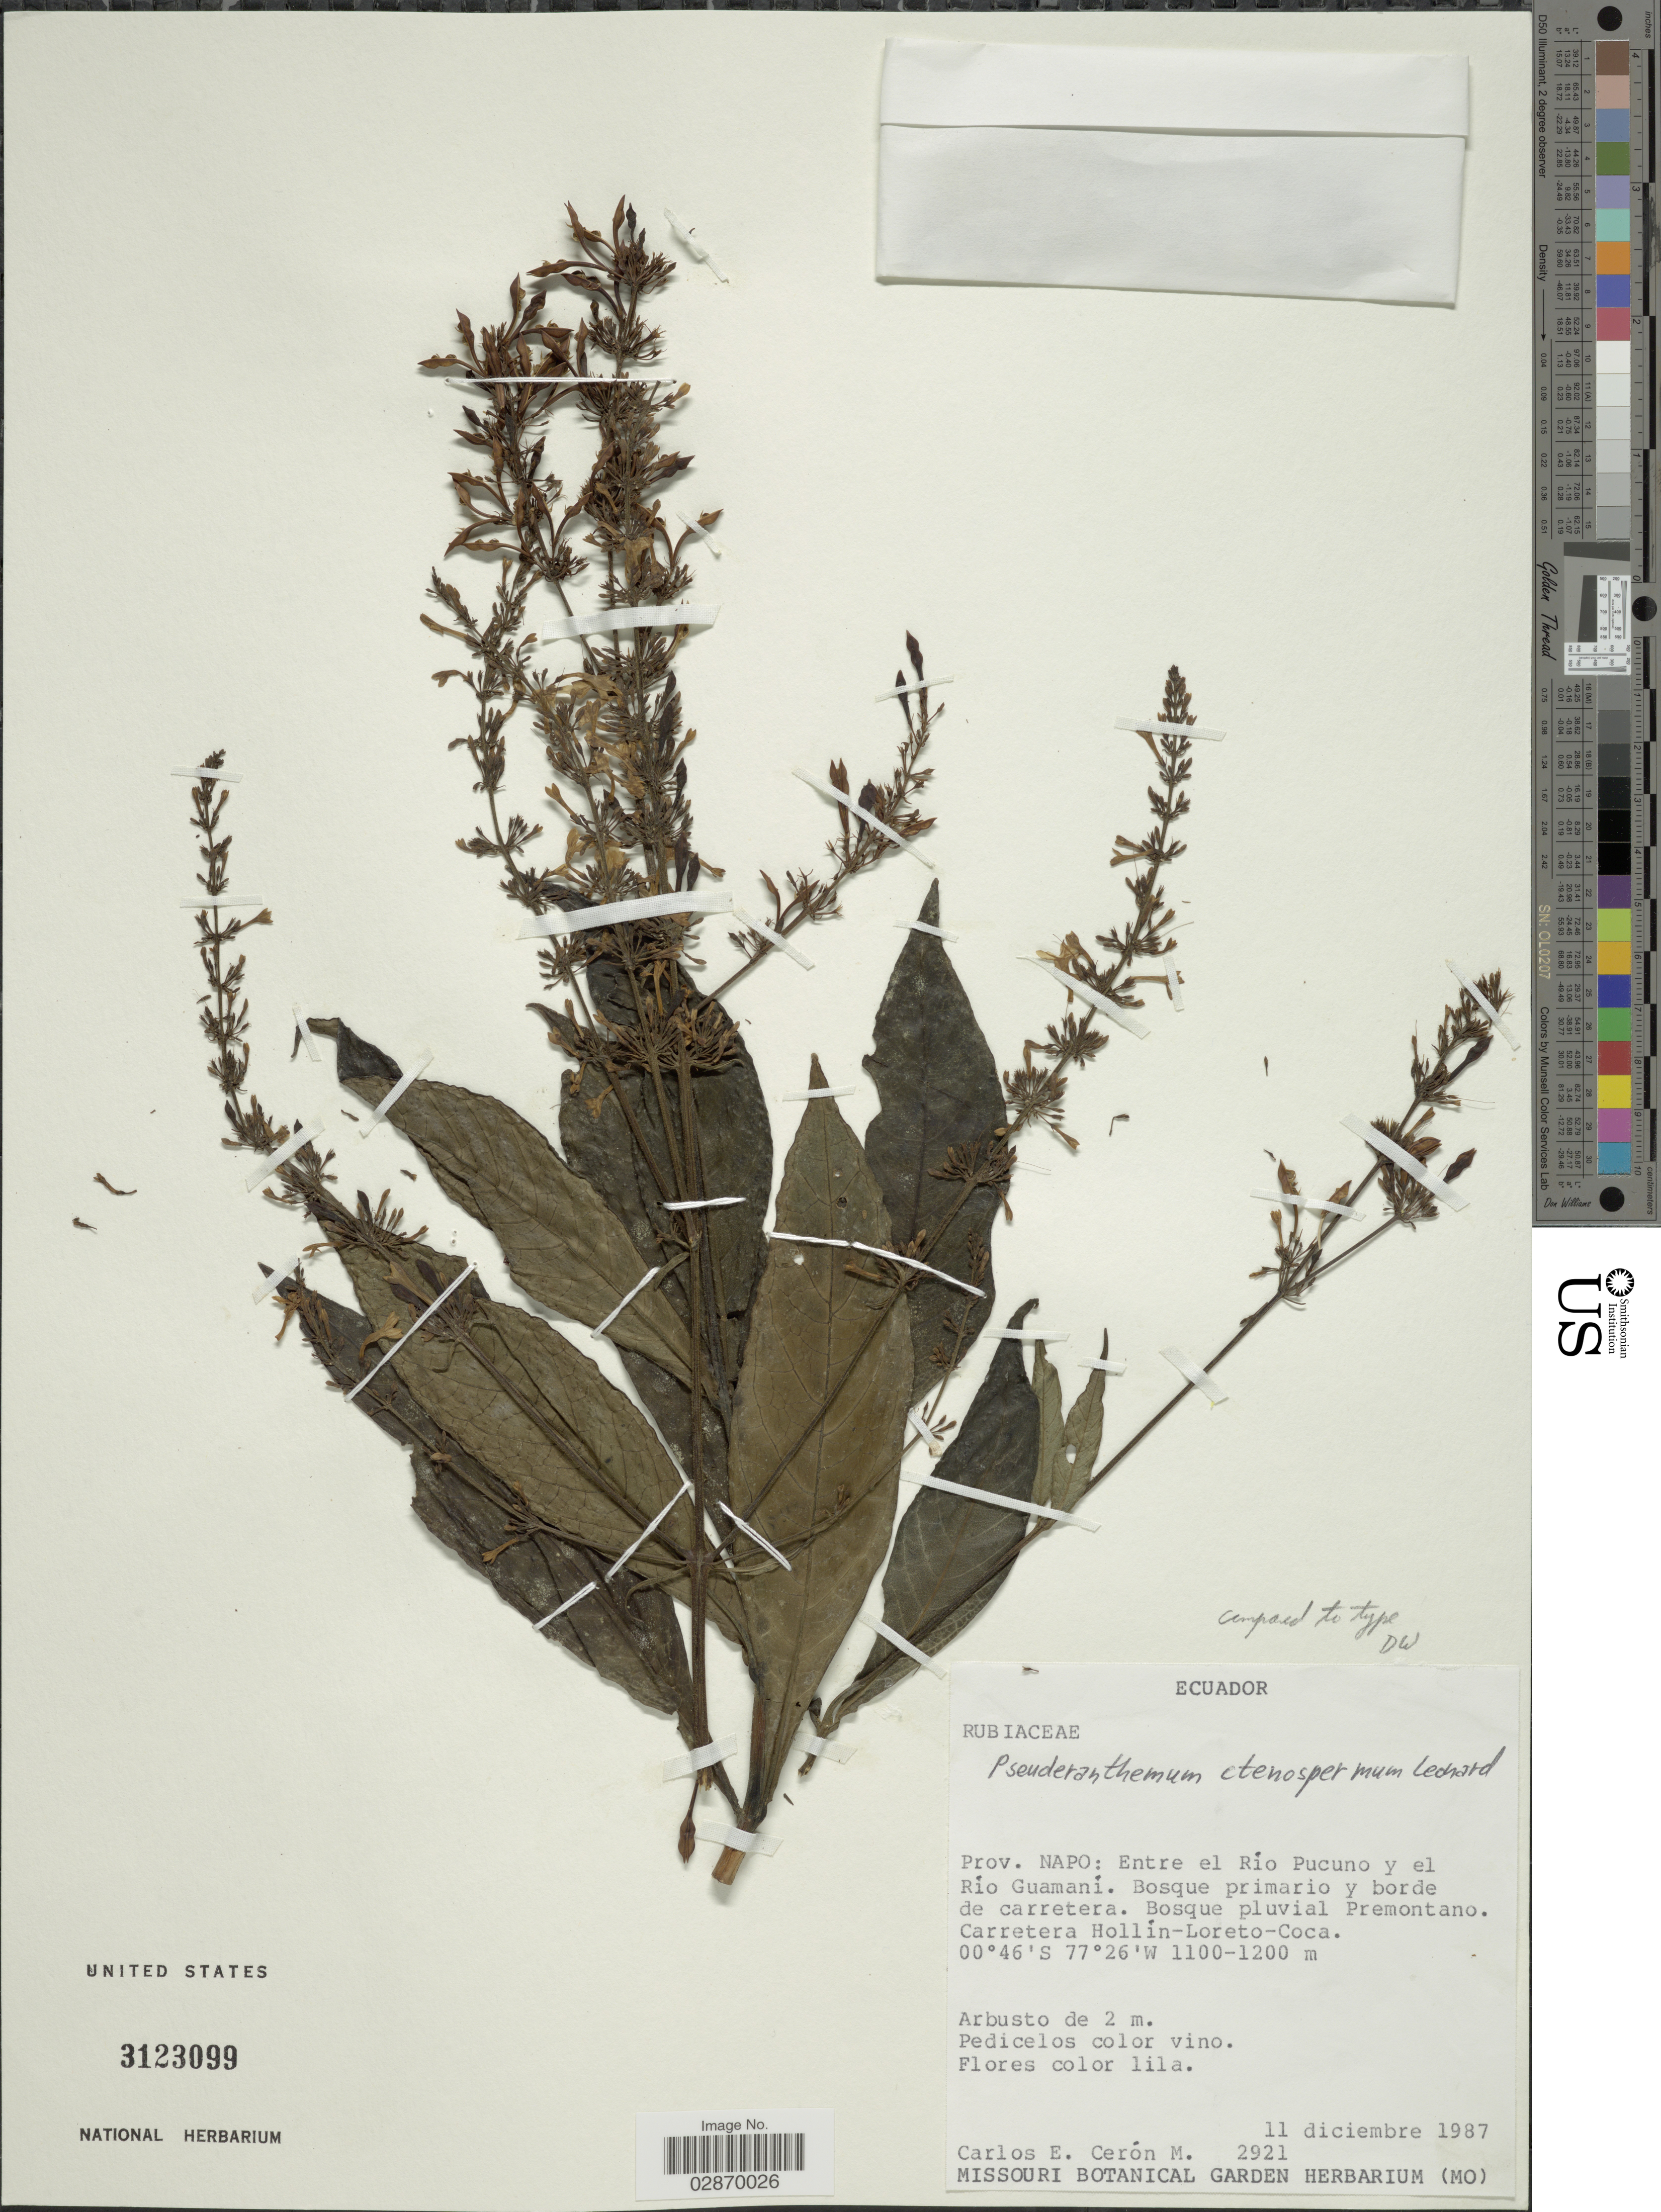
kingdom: Plantae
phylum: Tracheophyta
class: Magnoliopsida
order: Lamiales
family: Acanthaceae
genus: Pseuderanthemum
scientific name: Pseuderanthemum hookerianum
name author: (Nees) V.M. Baum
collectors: C. E. Cerón M.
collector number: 2921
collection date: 1987-12-11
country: Ecuador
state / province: Napo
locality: Entre el Río Pucuno y el Río Guamaní, Bosque pluvial Premontano, Carretera Hollín-Loreto-Coca.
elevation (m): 1100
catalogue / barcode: US 3123099